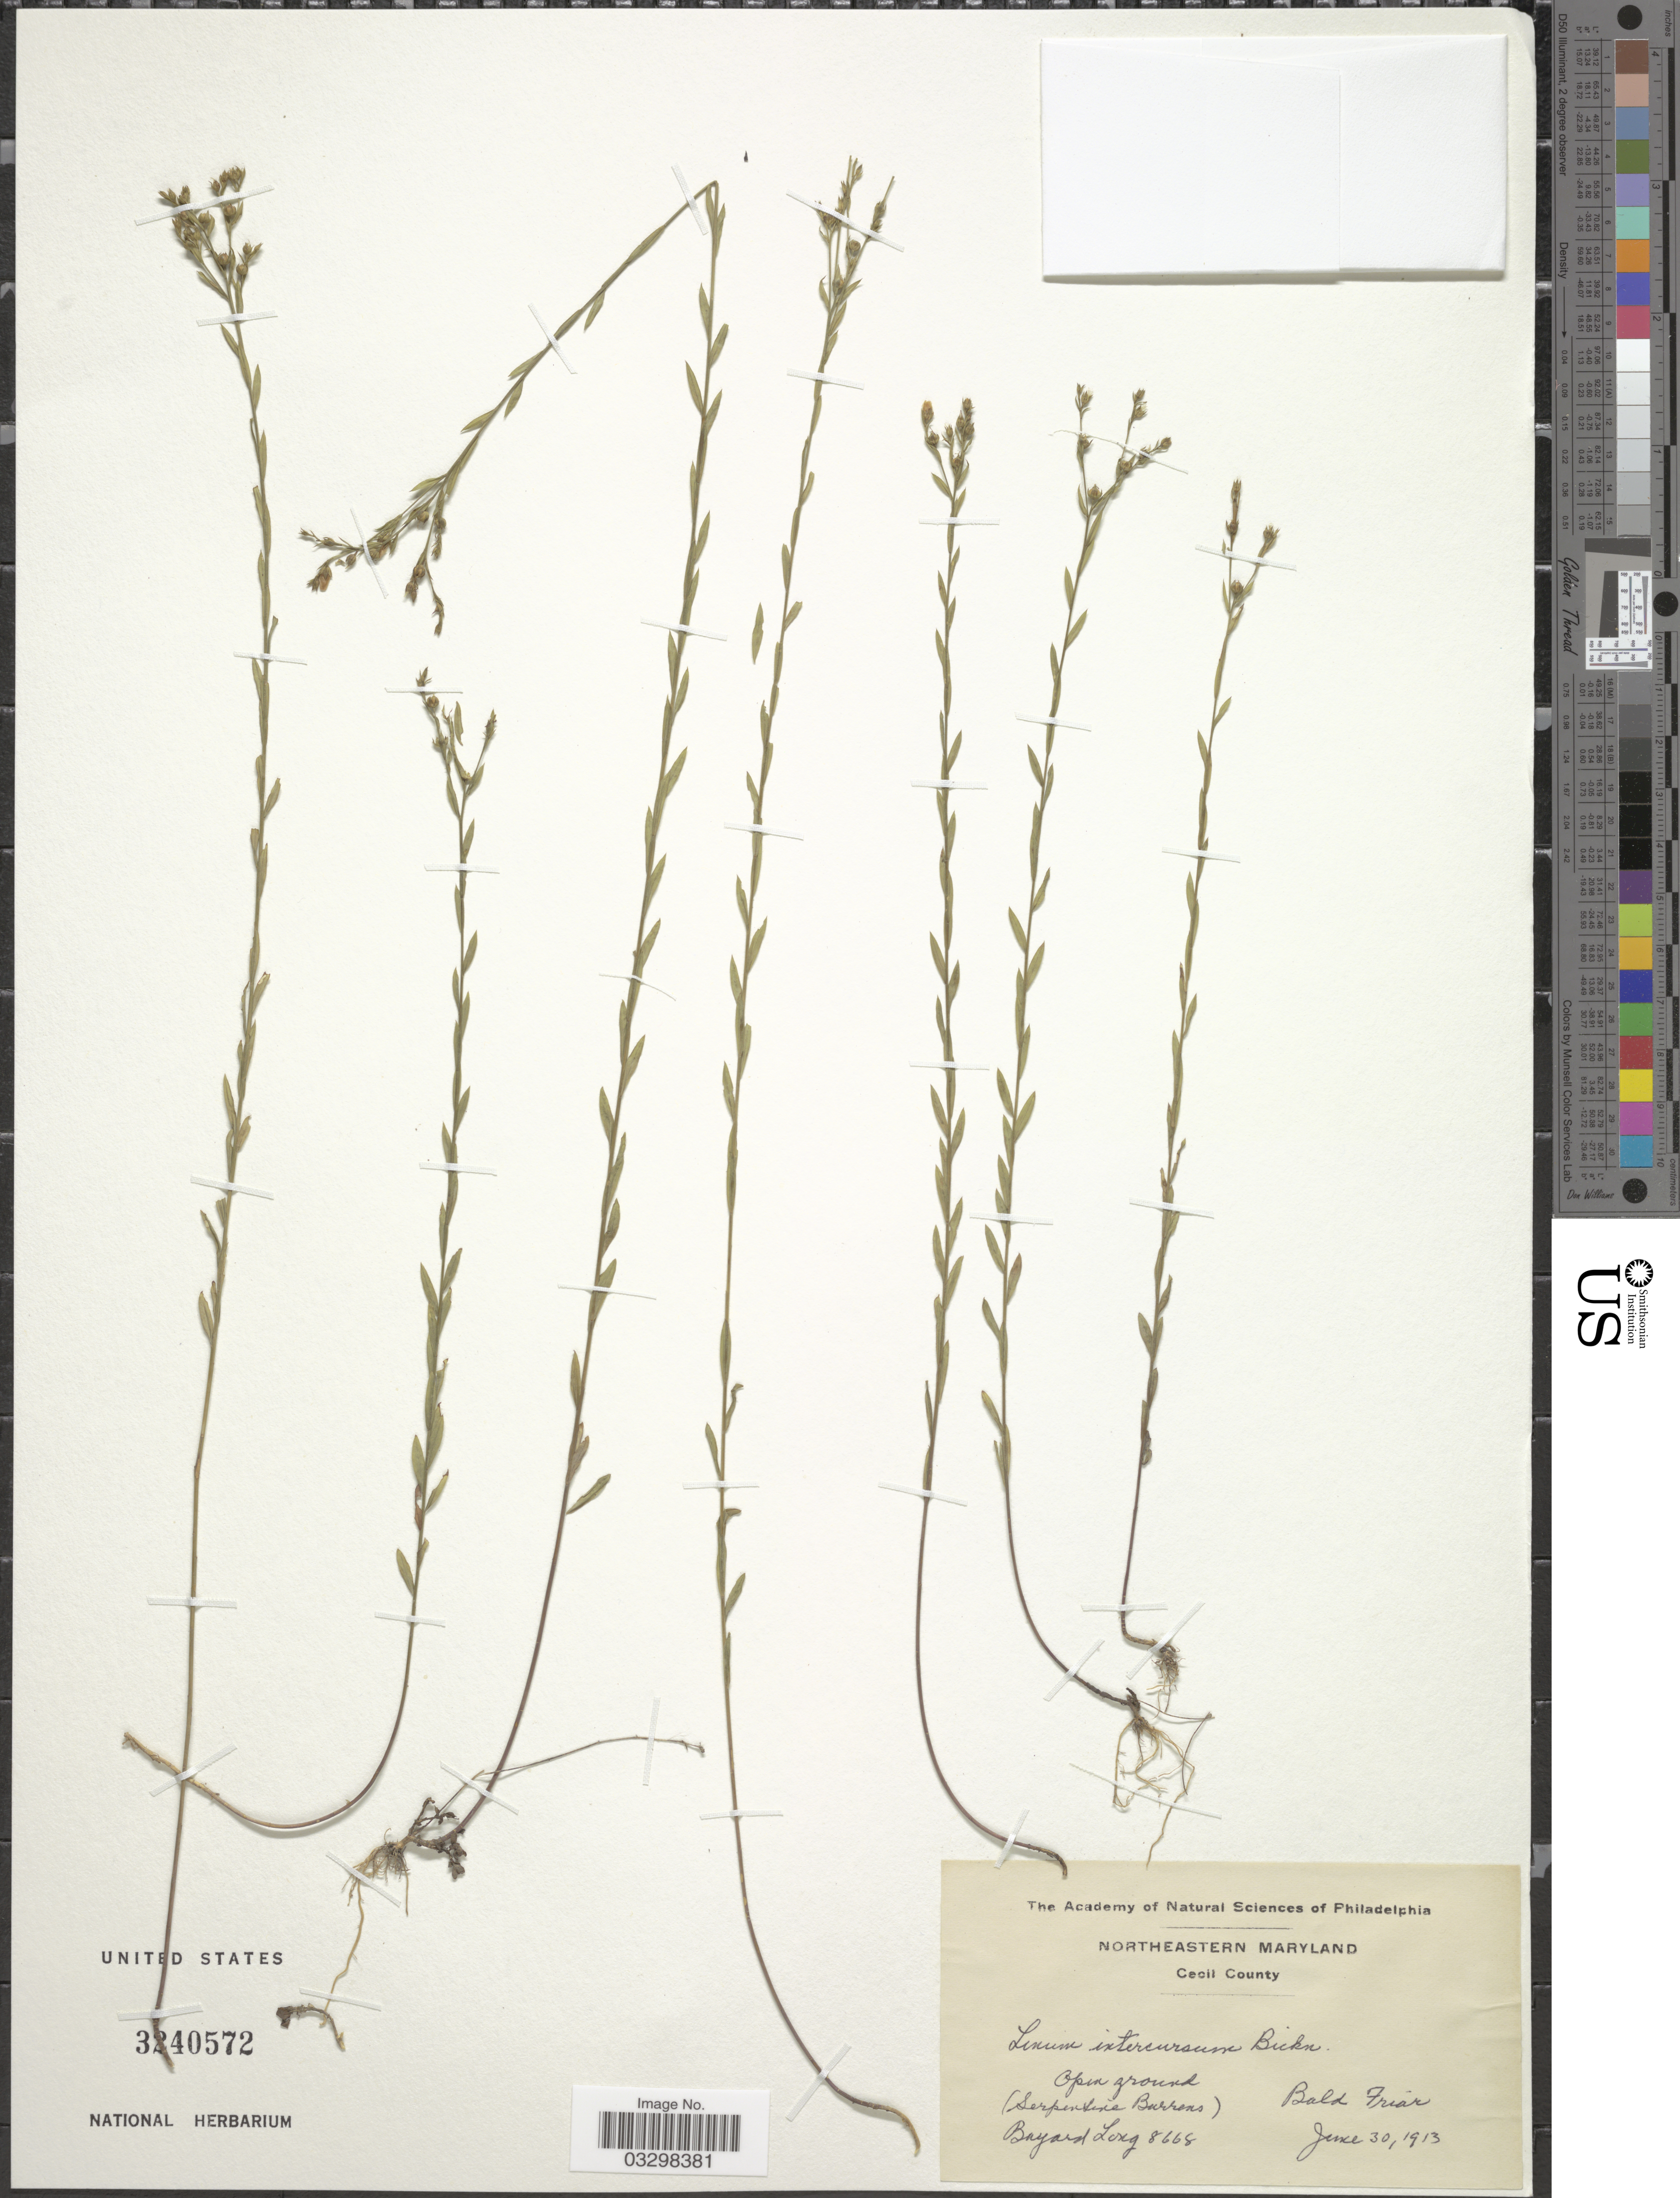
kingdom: Plantae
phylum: Tracheophyta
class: Magnoliopsida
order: Malpighiales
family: Linaceae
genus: Linum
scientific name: Linum intercursum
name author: E.P. Bicknell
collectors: B. Long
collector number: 8668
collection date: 1913-06-30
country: United States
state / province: Maryland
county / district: Cecil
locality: Northeastern Maryland. Cecil County. (Serpentine Barrens) Bald Friar.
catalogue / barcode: US 3240572